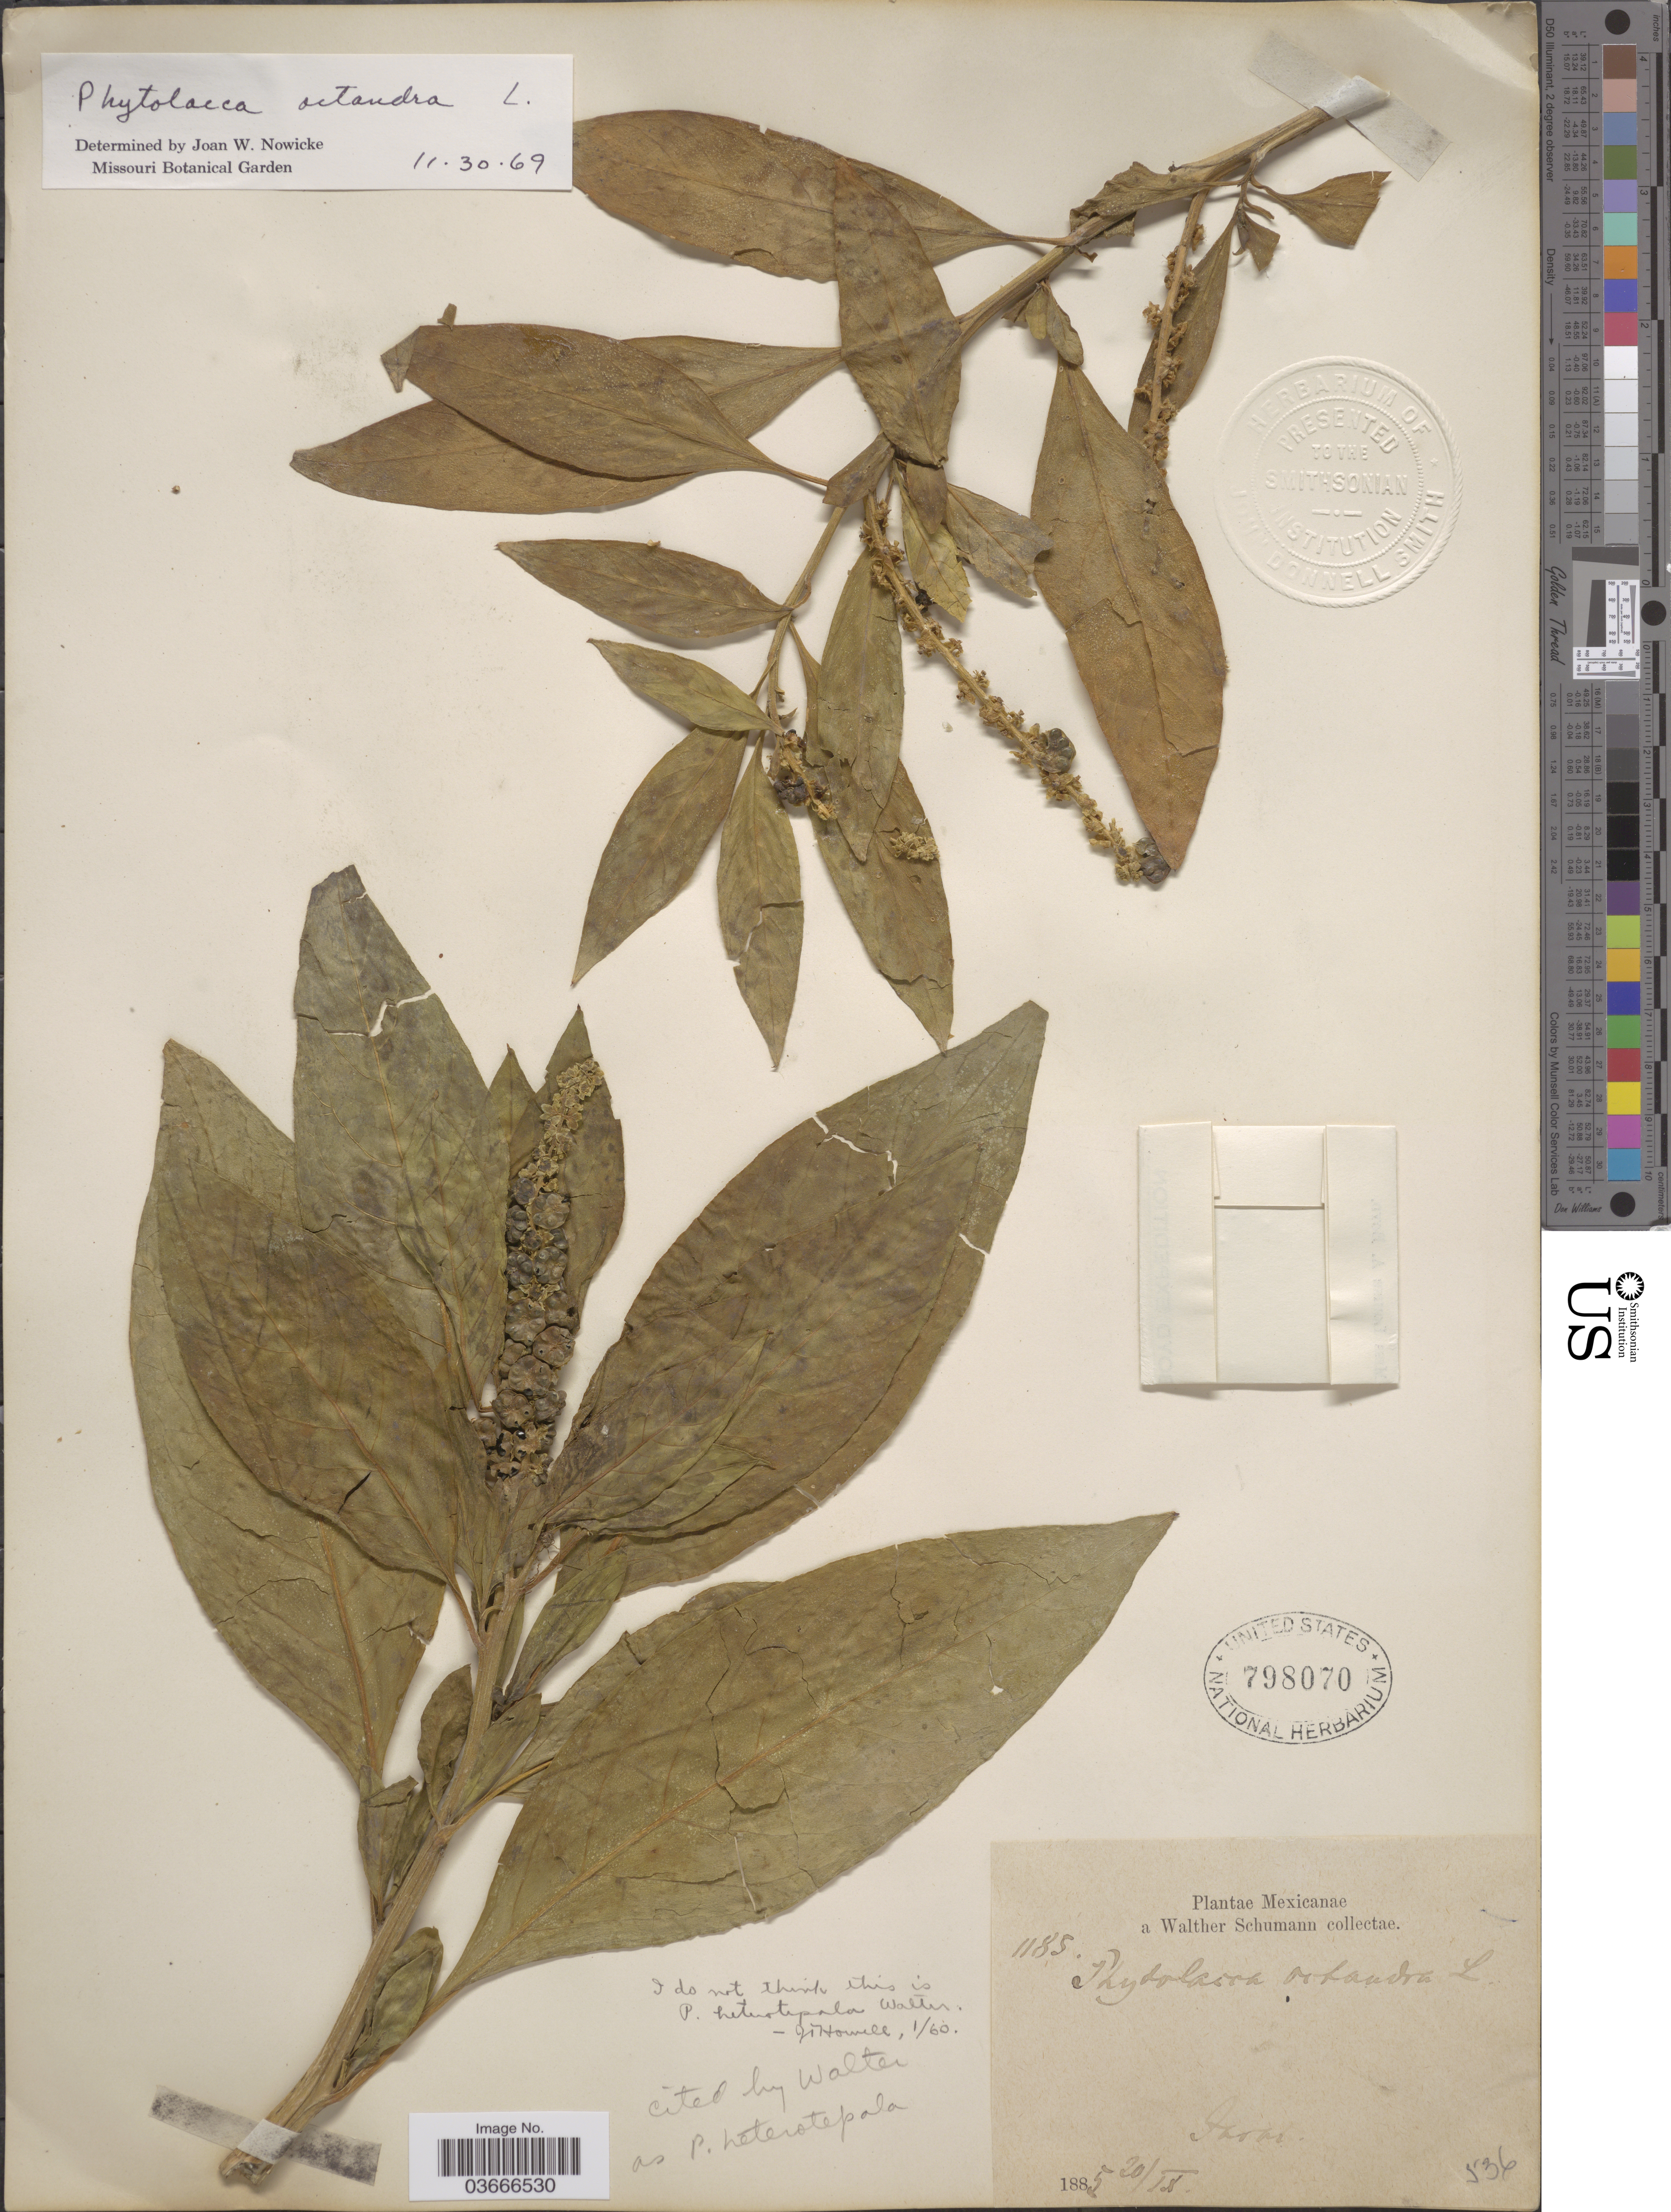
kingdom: Plantae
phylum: Tracheophyta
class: Magnoliopsida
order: Caryophyllales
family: Phytolaccaceae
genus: Phytolacca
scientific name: Phytolacca octandra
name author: L.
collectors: W. Schumann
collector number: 1185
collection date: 1885-09-20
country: Mexico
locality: Faral.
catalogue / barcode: US 798070